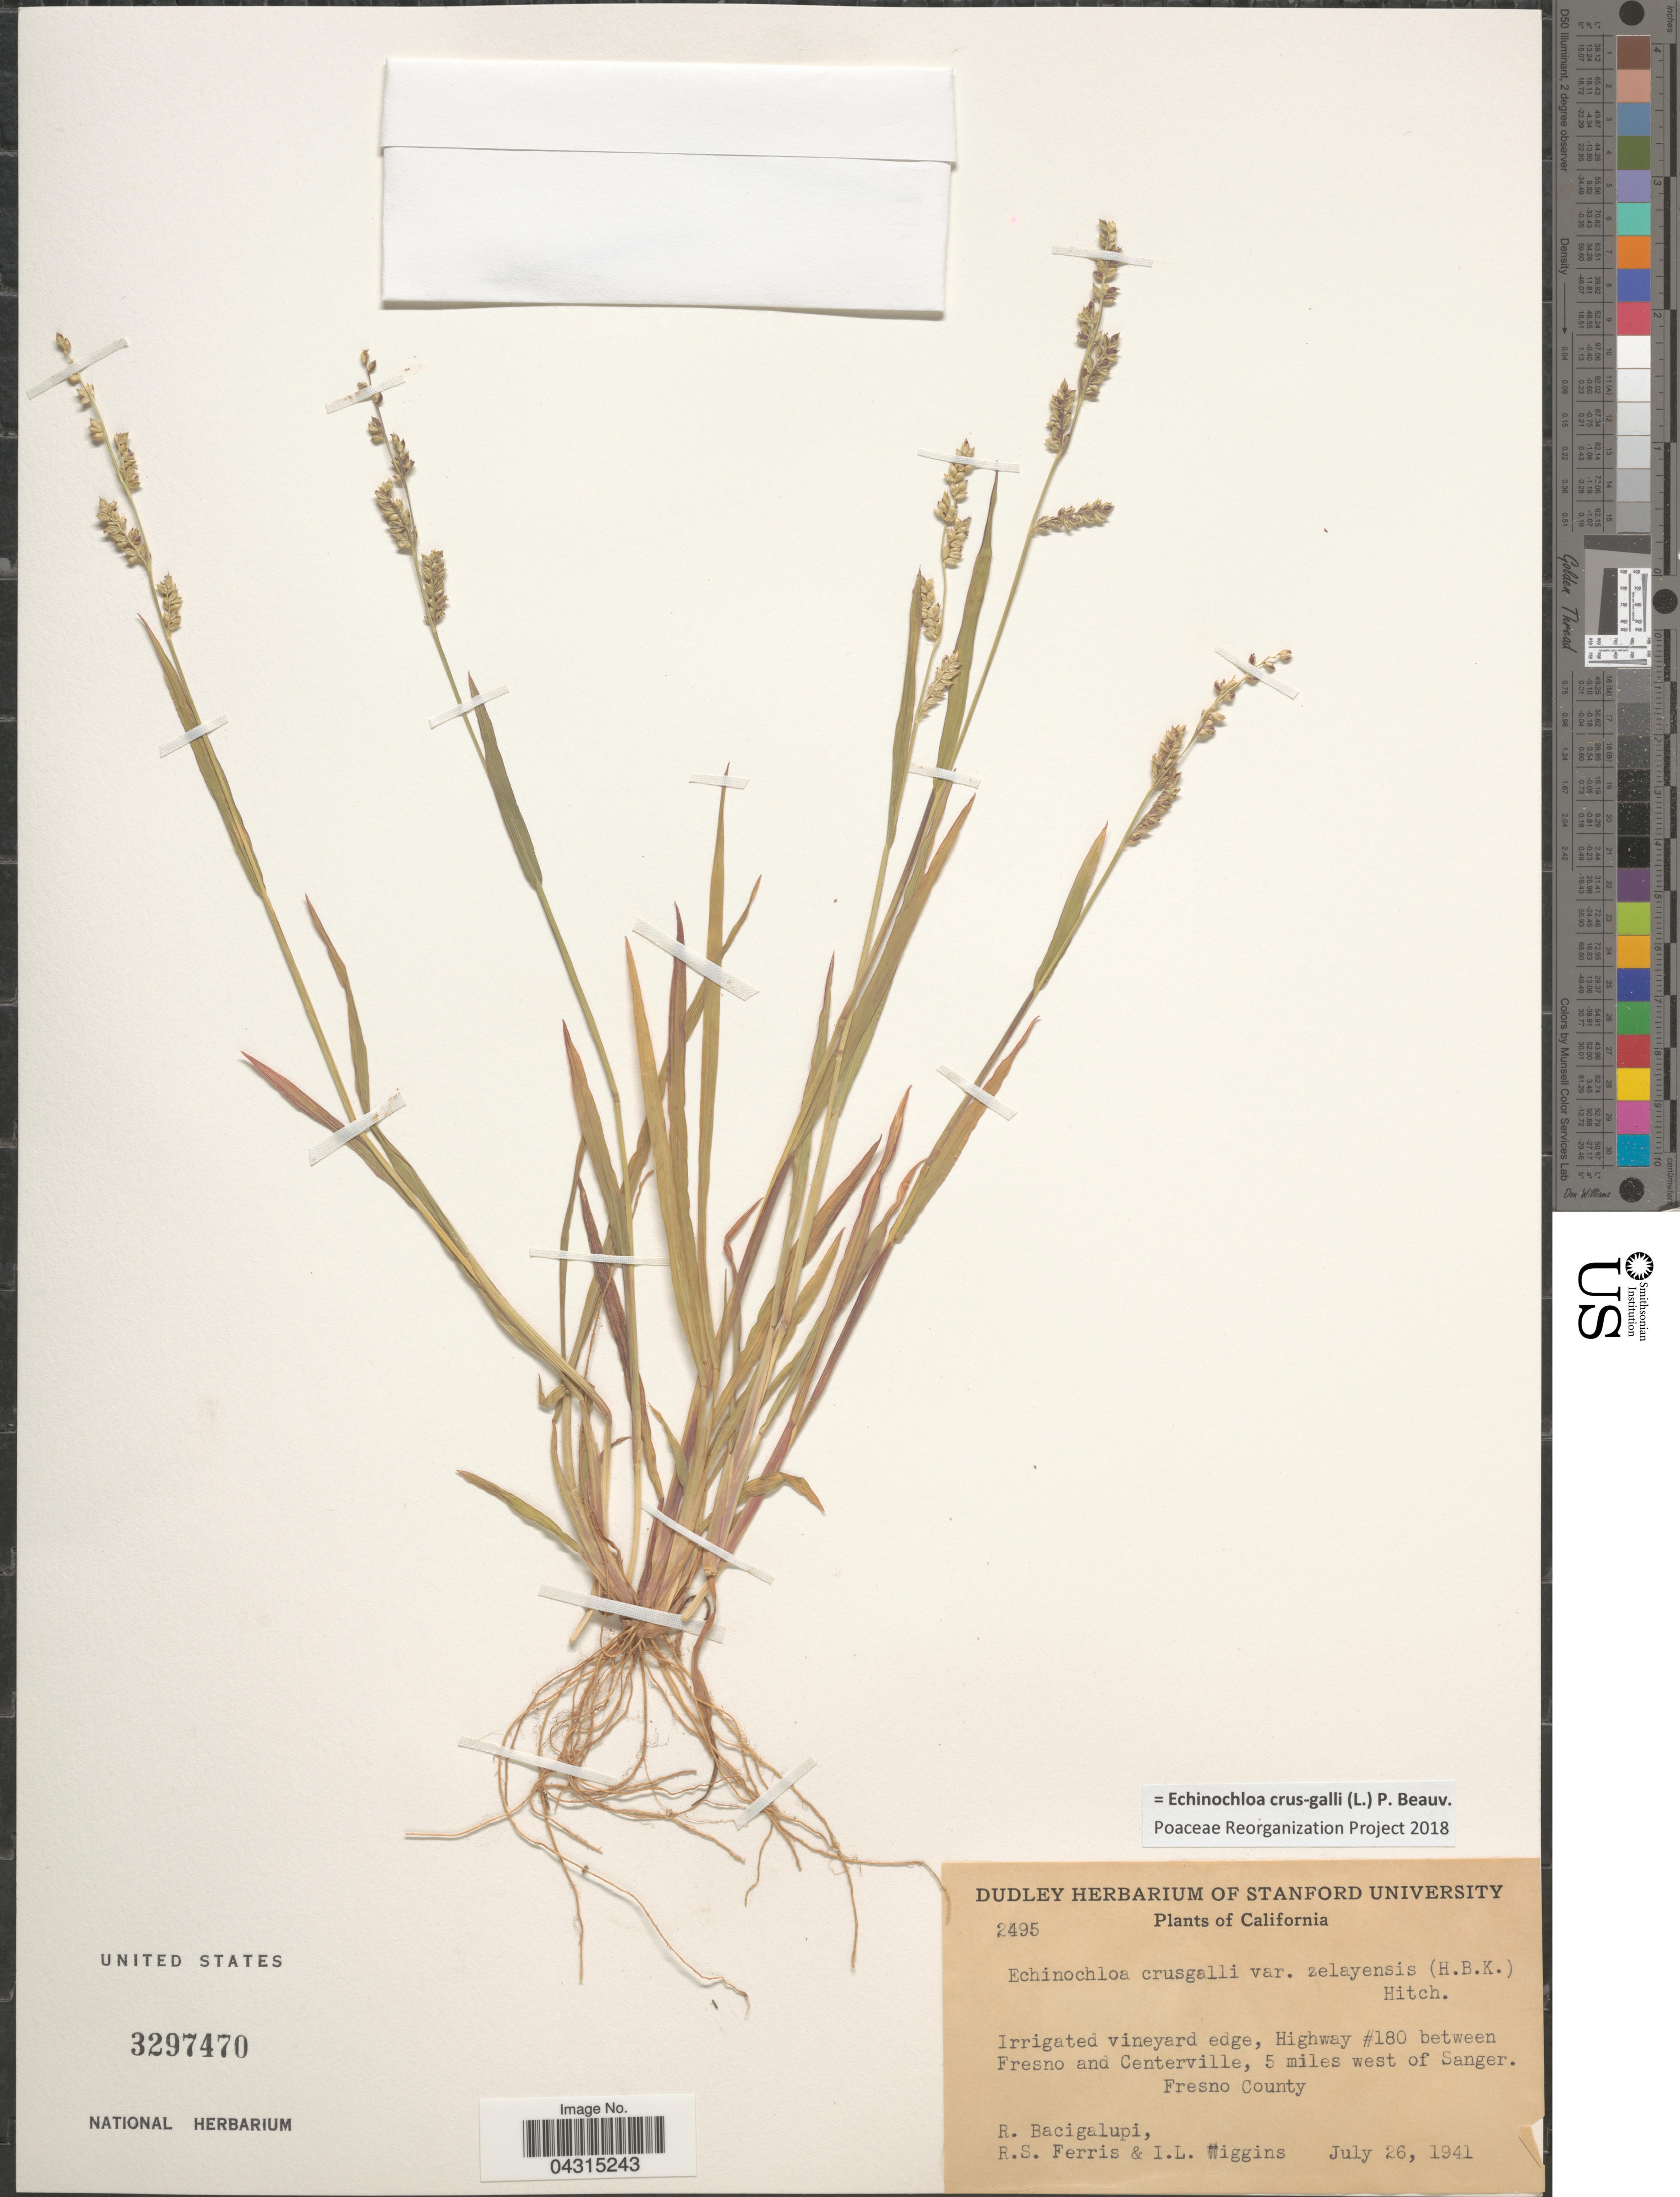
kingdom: Plantae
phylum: Tracheophyta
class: Liliopsida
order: Poales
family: Poaceae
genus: Echinochloa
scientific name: Echinochloa crus-galli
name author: (L.) P. Beauv.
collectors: R. Bacigalupi, R. S. Ferris & I. L. Wiggins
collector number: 2495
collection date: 1941-07-26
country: United States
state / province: California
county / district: Fresno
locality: Irrigated vineyard edge, Highway #180 between Fresno and Centerville, 5 miles west of Sanger. Fresno County.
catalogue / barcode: US 3297470